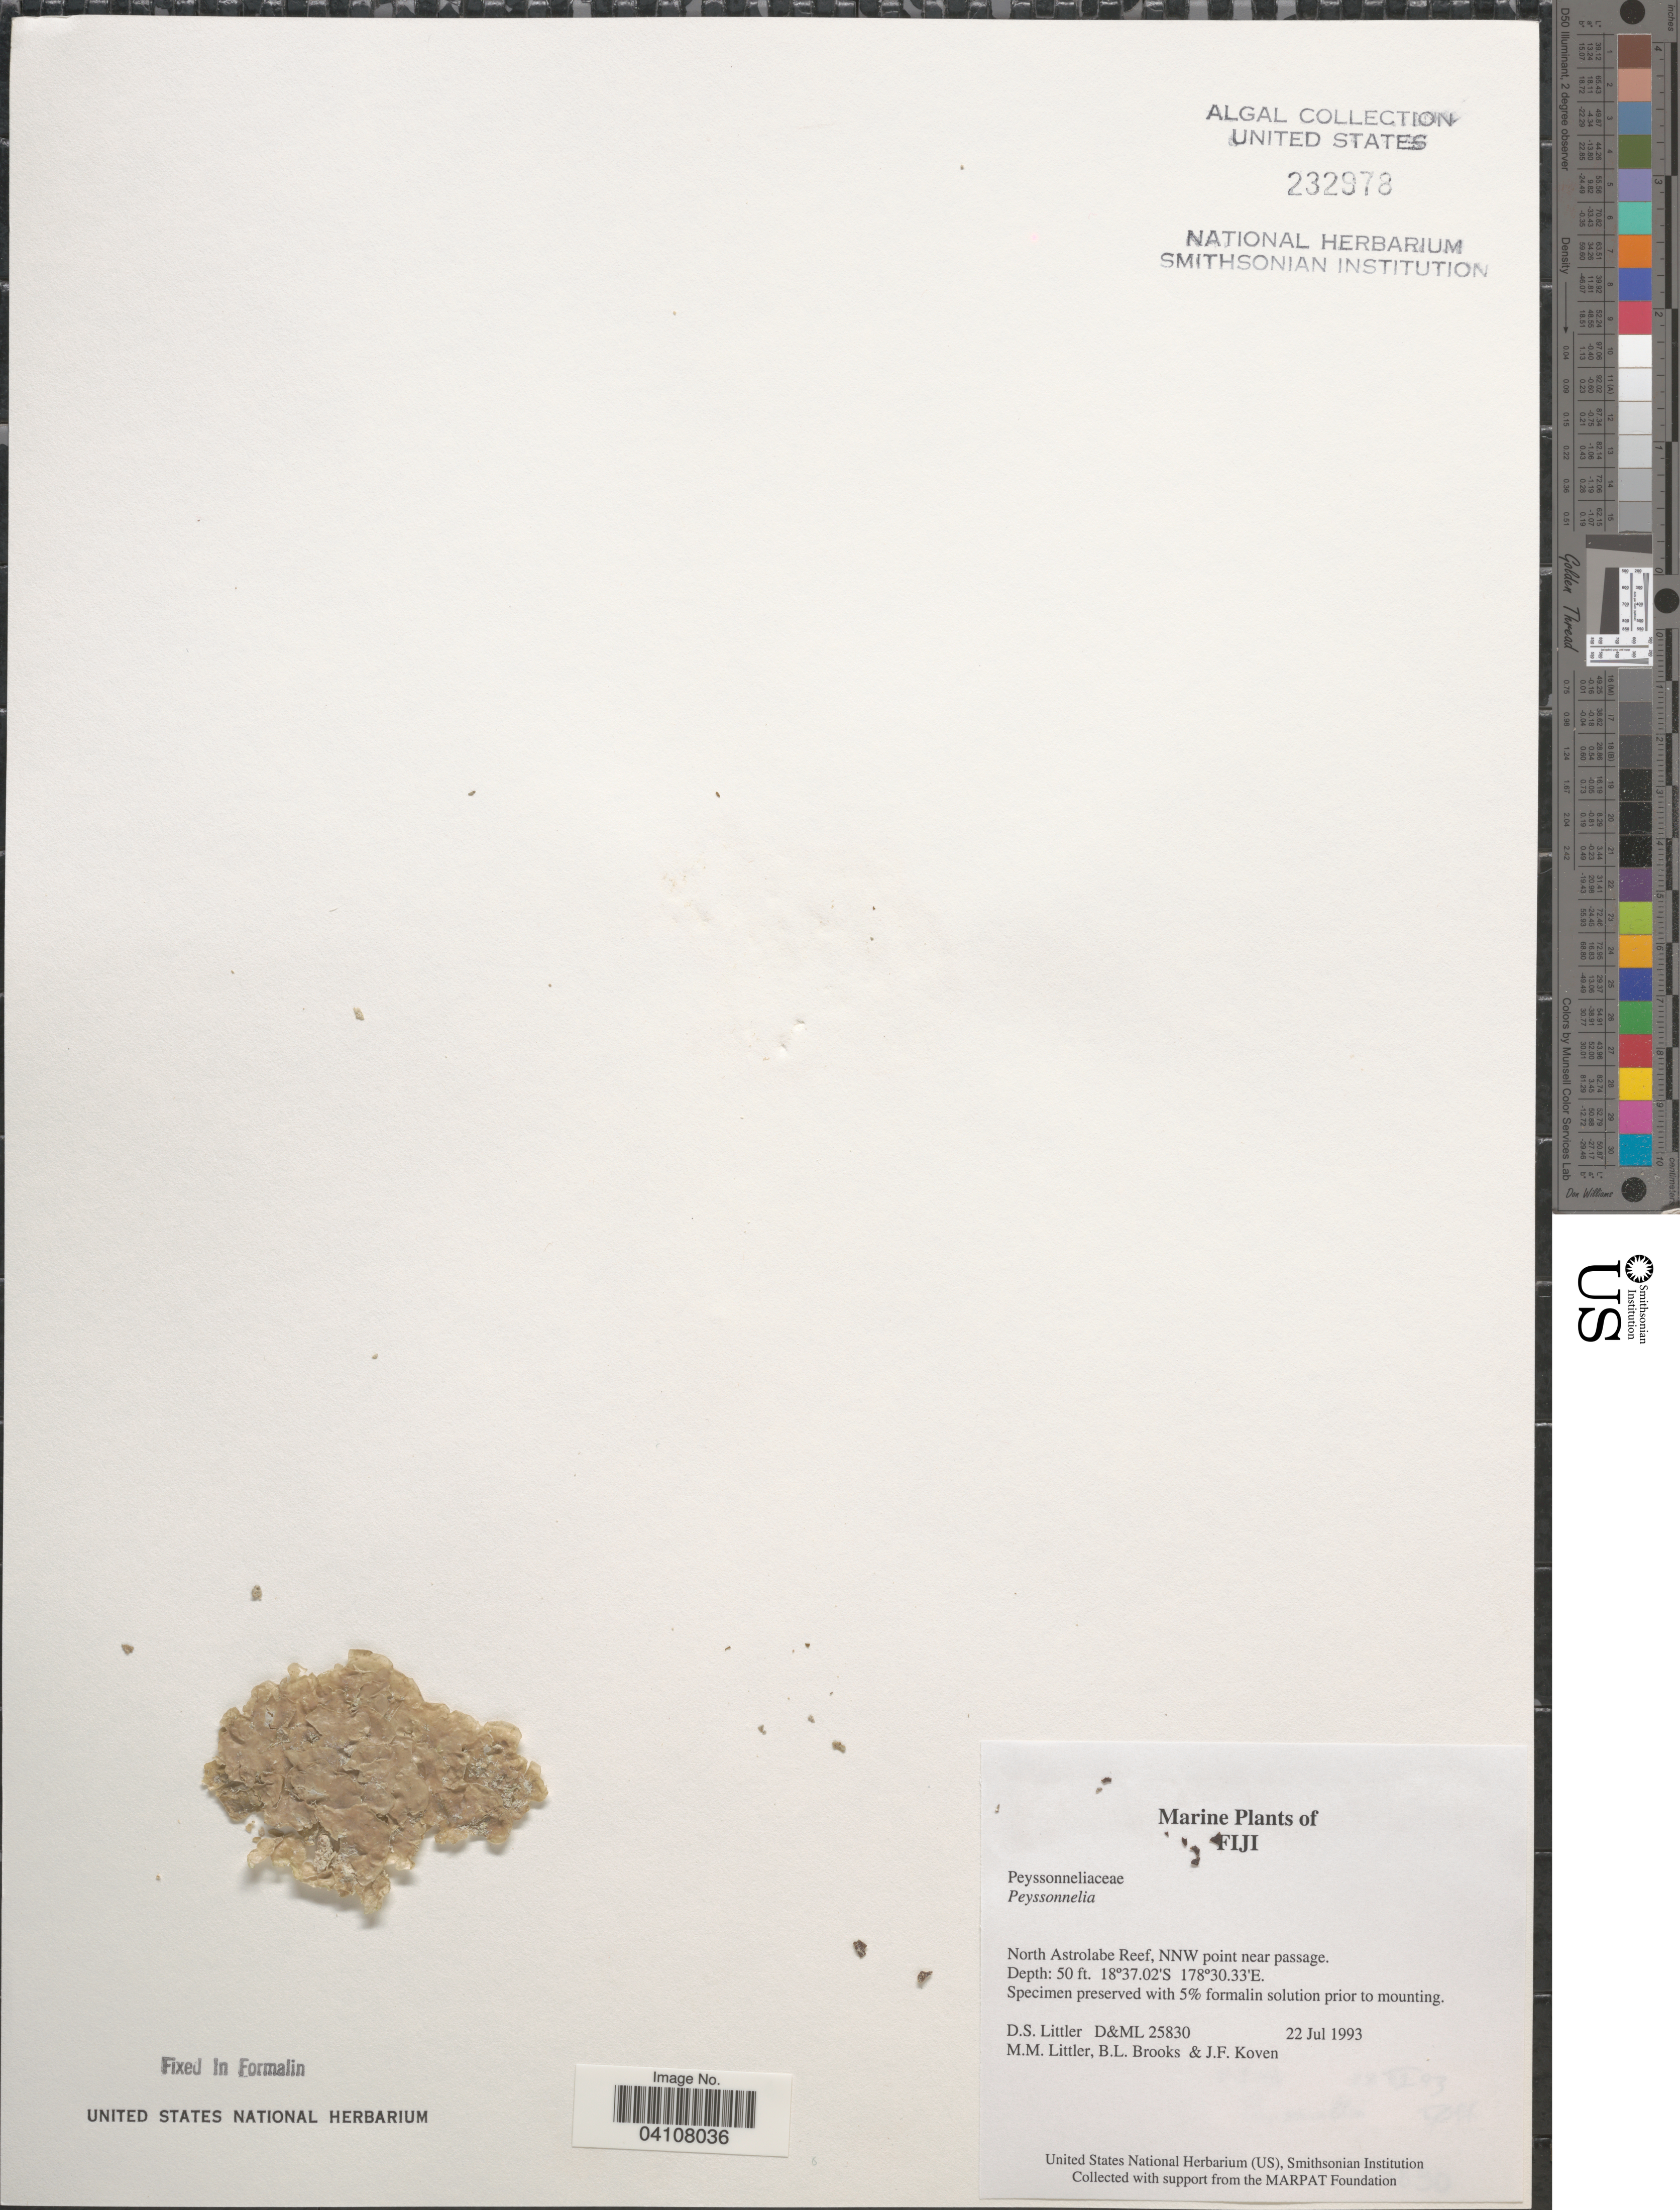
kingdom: Plantae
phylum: Rhodophyta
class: Florideophyceae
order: Peyssonneliales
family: Peyssonneliaceae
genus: Peyssonnelia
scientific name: Peyssonnelia sp.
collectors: D. S. Littler, B. Brooks & J. Koven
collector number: D&ML25830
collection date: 1993-07-22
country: Fiji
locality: North Astrolabe Reef, NNW point near passage.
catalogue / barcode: US 232978